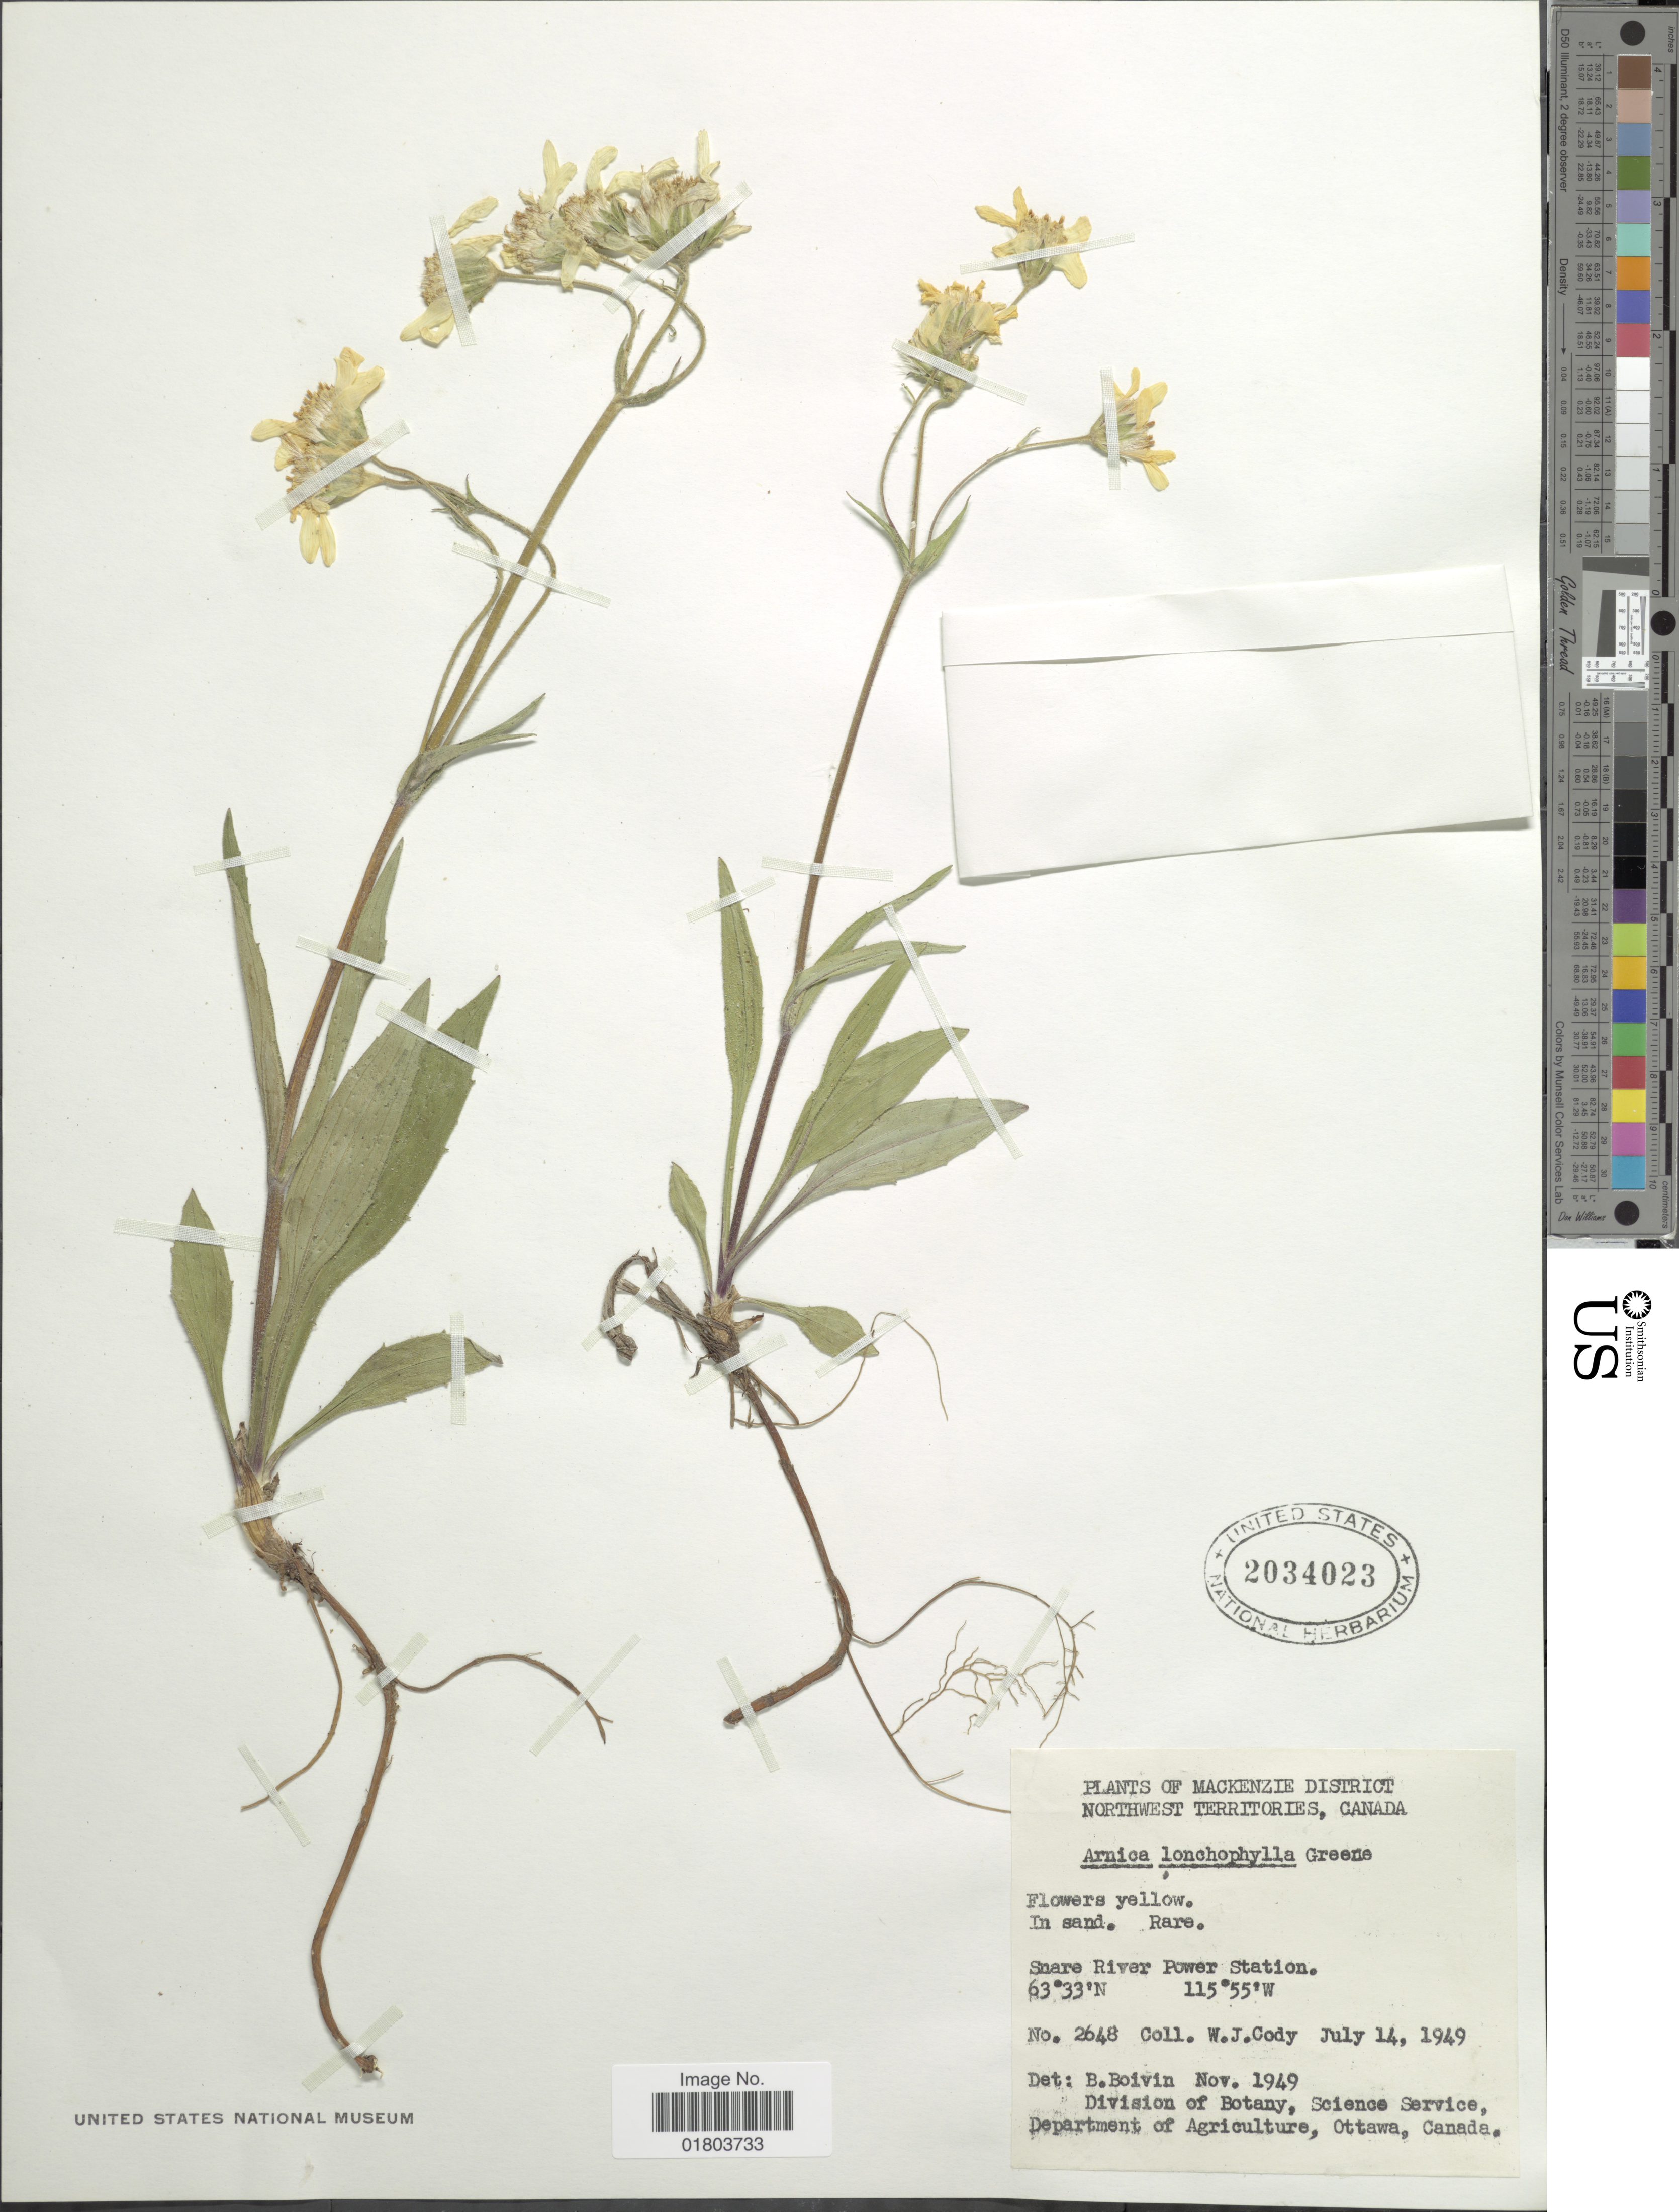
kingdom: Plantae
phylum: Tracheophyta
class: Magnoliopsida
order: Asterales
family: Asteraceae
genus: Arnica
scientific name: Arnica lonchophylla subsp. genuina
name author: Maguire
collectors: W. Cody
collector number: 2648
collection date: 1949-07-14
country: Canada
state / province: Northwest Territories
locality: Mackenzie District, Snare River Power Station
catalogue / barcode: US 2034023